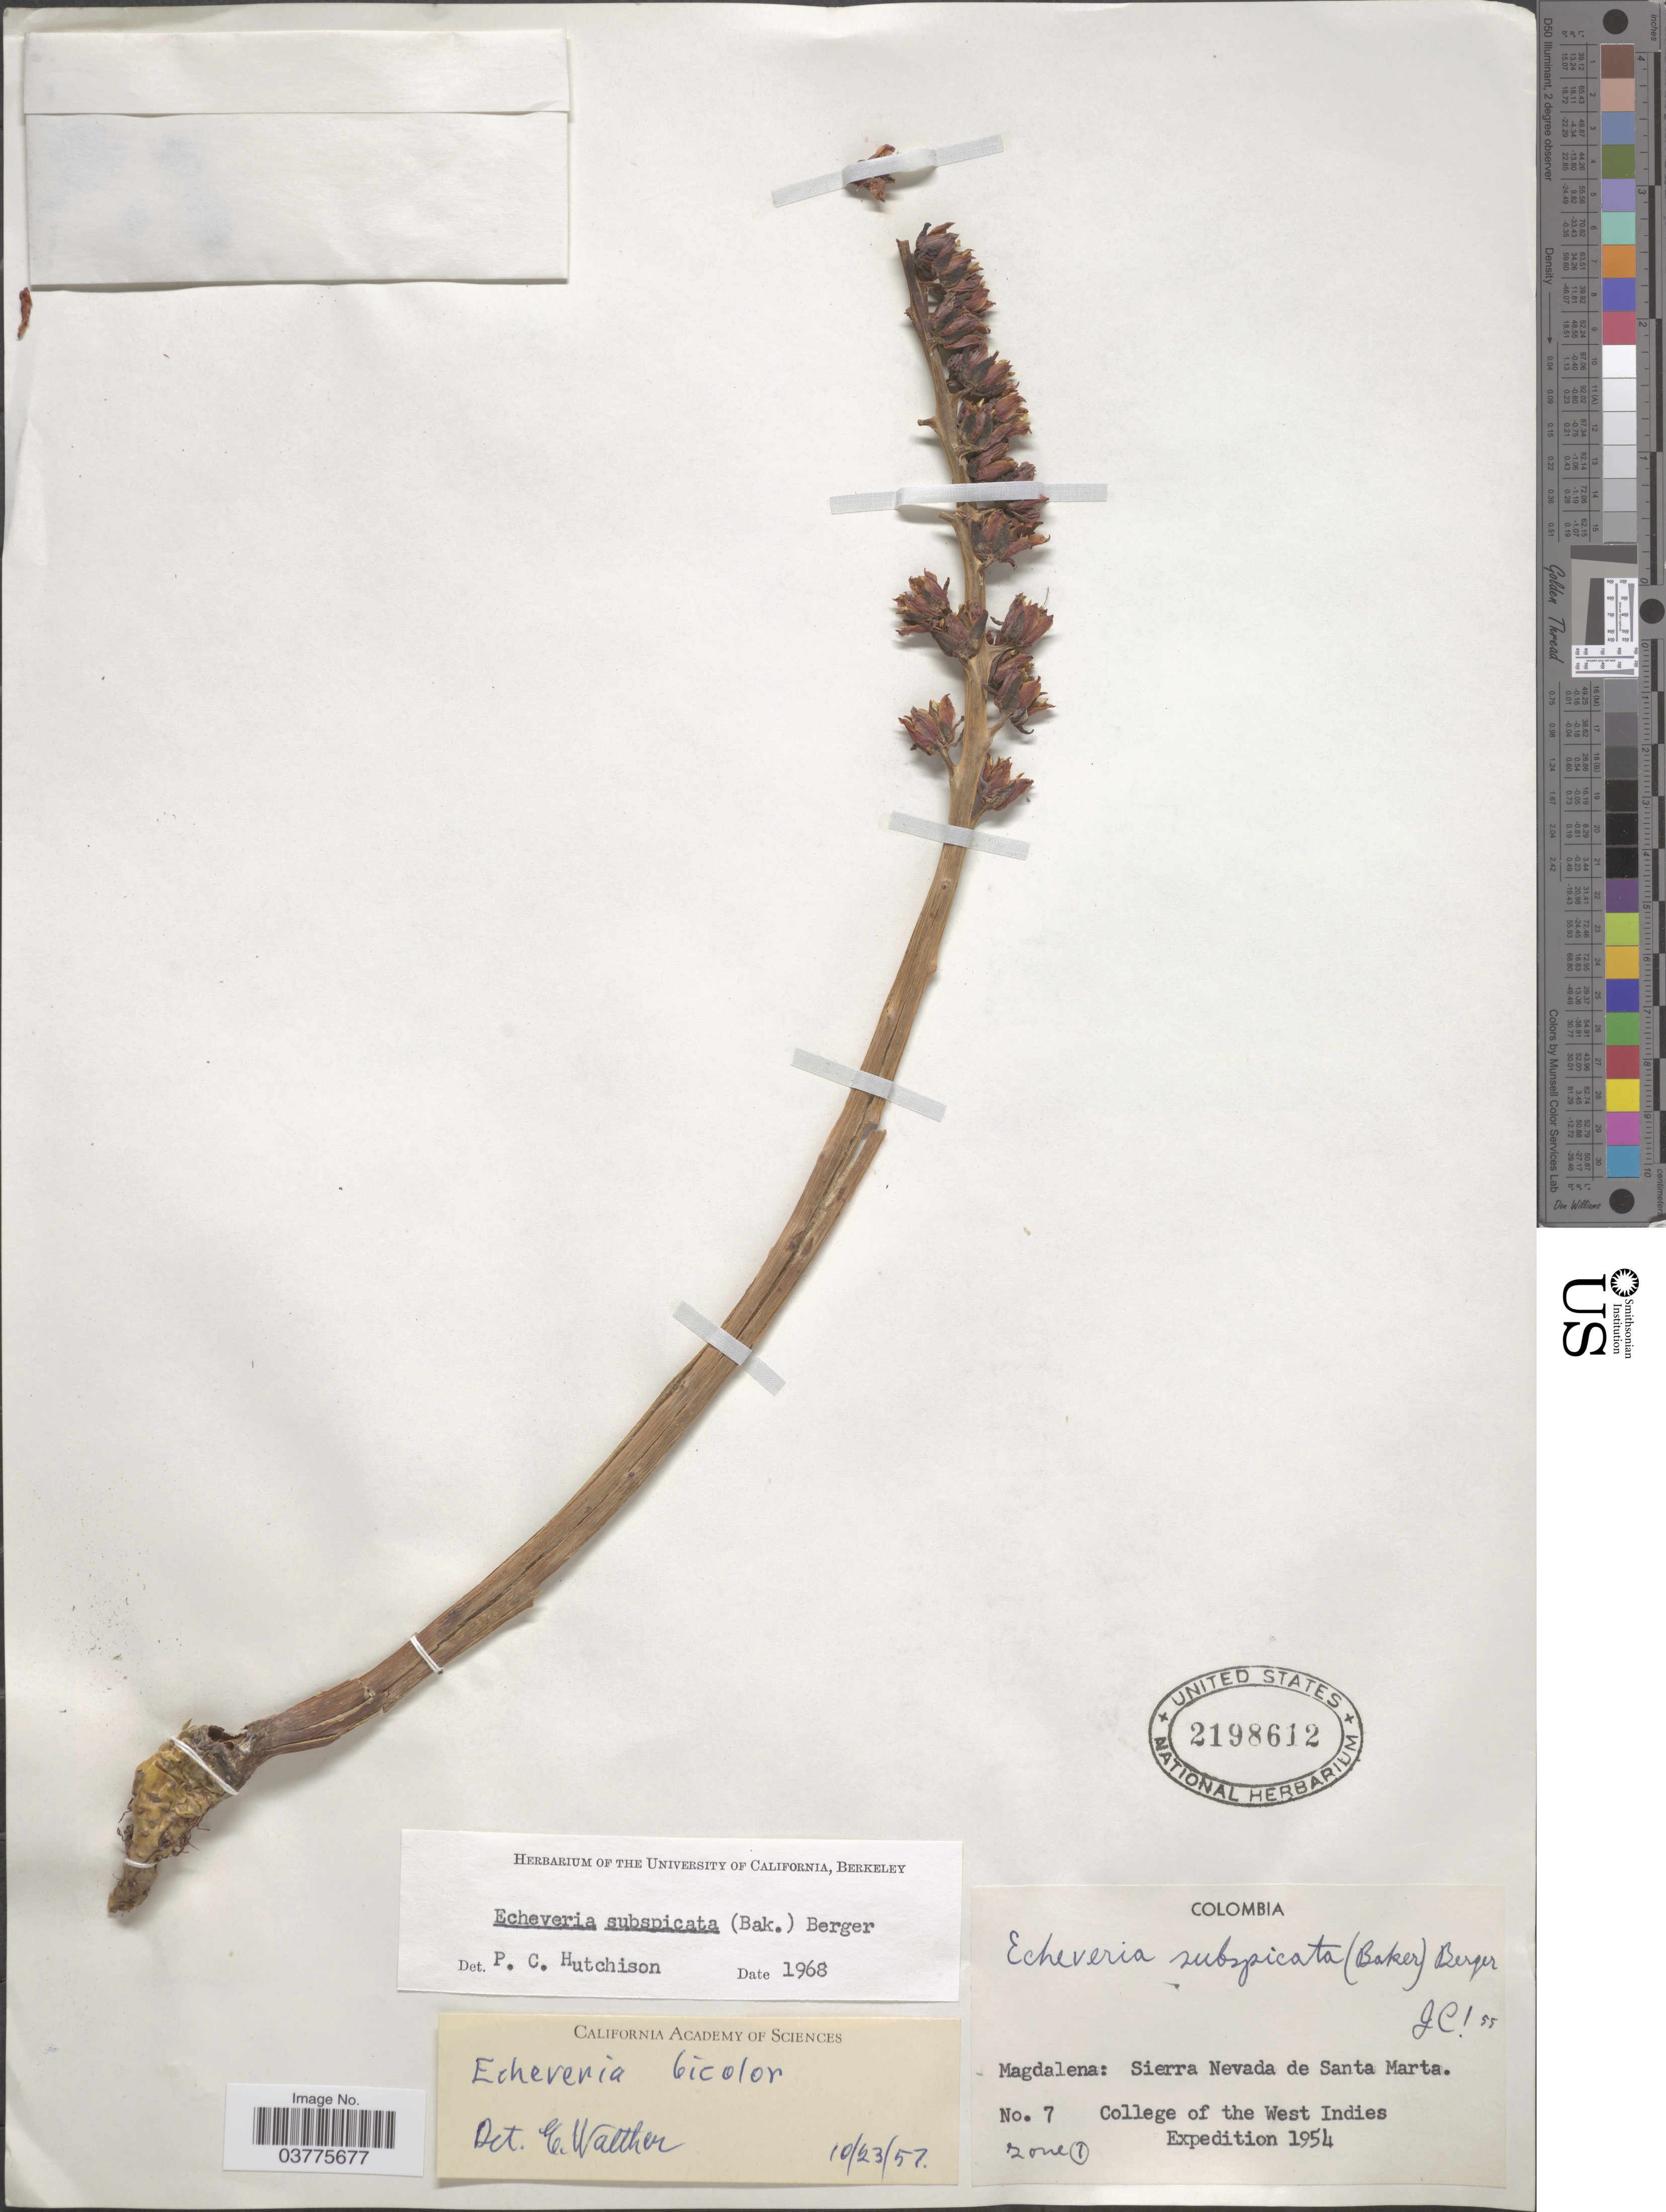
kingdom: Plantae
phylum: Tracheophyta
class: Magnoliopsida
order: Saxifragales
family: Crassulaceae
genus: Echeveria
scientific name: Echeveria bicolor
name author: (Kunth) E. Walther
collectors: College of the West Indies Expedition 1954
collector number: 7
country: Colombia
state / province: Magdalena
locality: Sierra Nevada de Santa Marta. Zone 1?.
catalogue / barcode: US 2198612